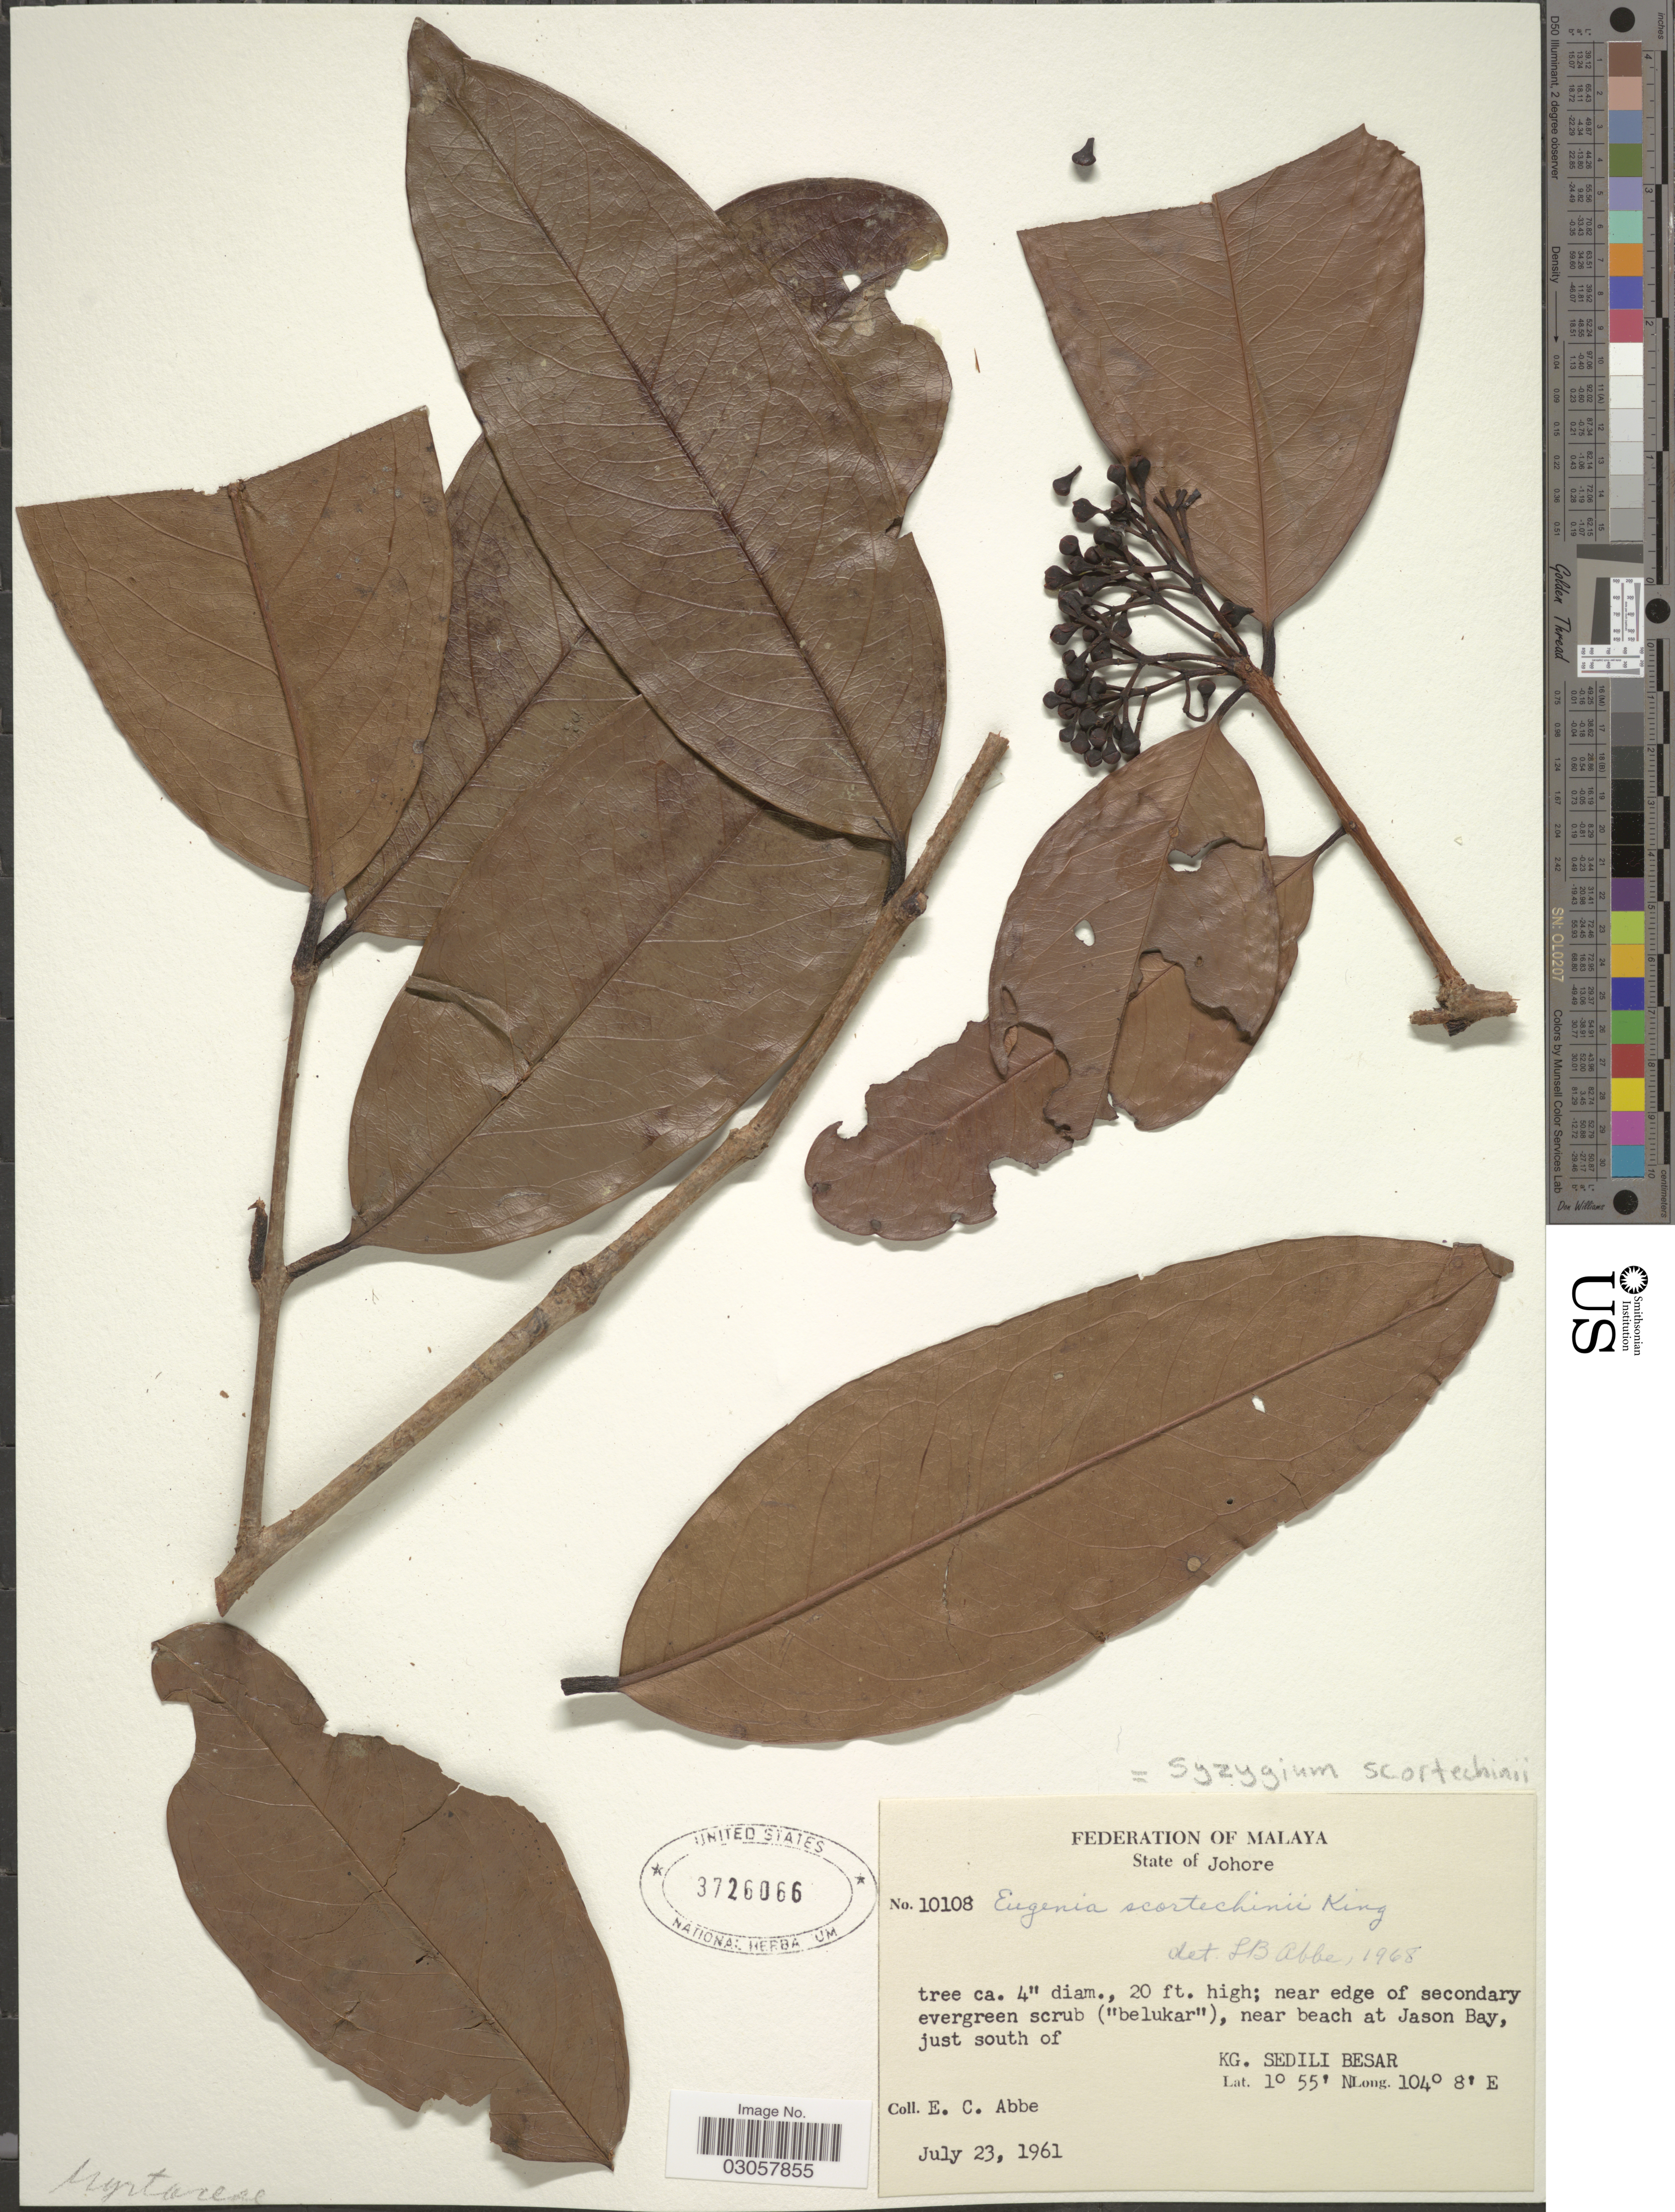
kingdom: Plantae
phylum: Tracheophyta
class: Magnoliopsida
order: Myrtales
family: Myrtaceae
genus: Syzygium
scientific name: Syzygium scortechinii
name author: (King) Chantar. & J.Parn.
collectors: E. C. Abbe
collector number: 10108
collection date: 1961-07-23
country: Malaysia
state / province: Johor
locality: Federation of Malaya. State of Johore, near beach at Jason Bay, just south of KG. Sedili Besar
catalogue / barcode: US 3726066